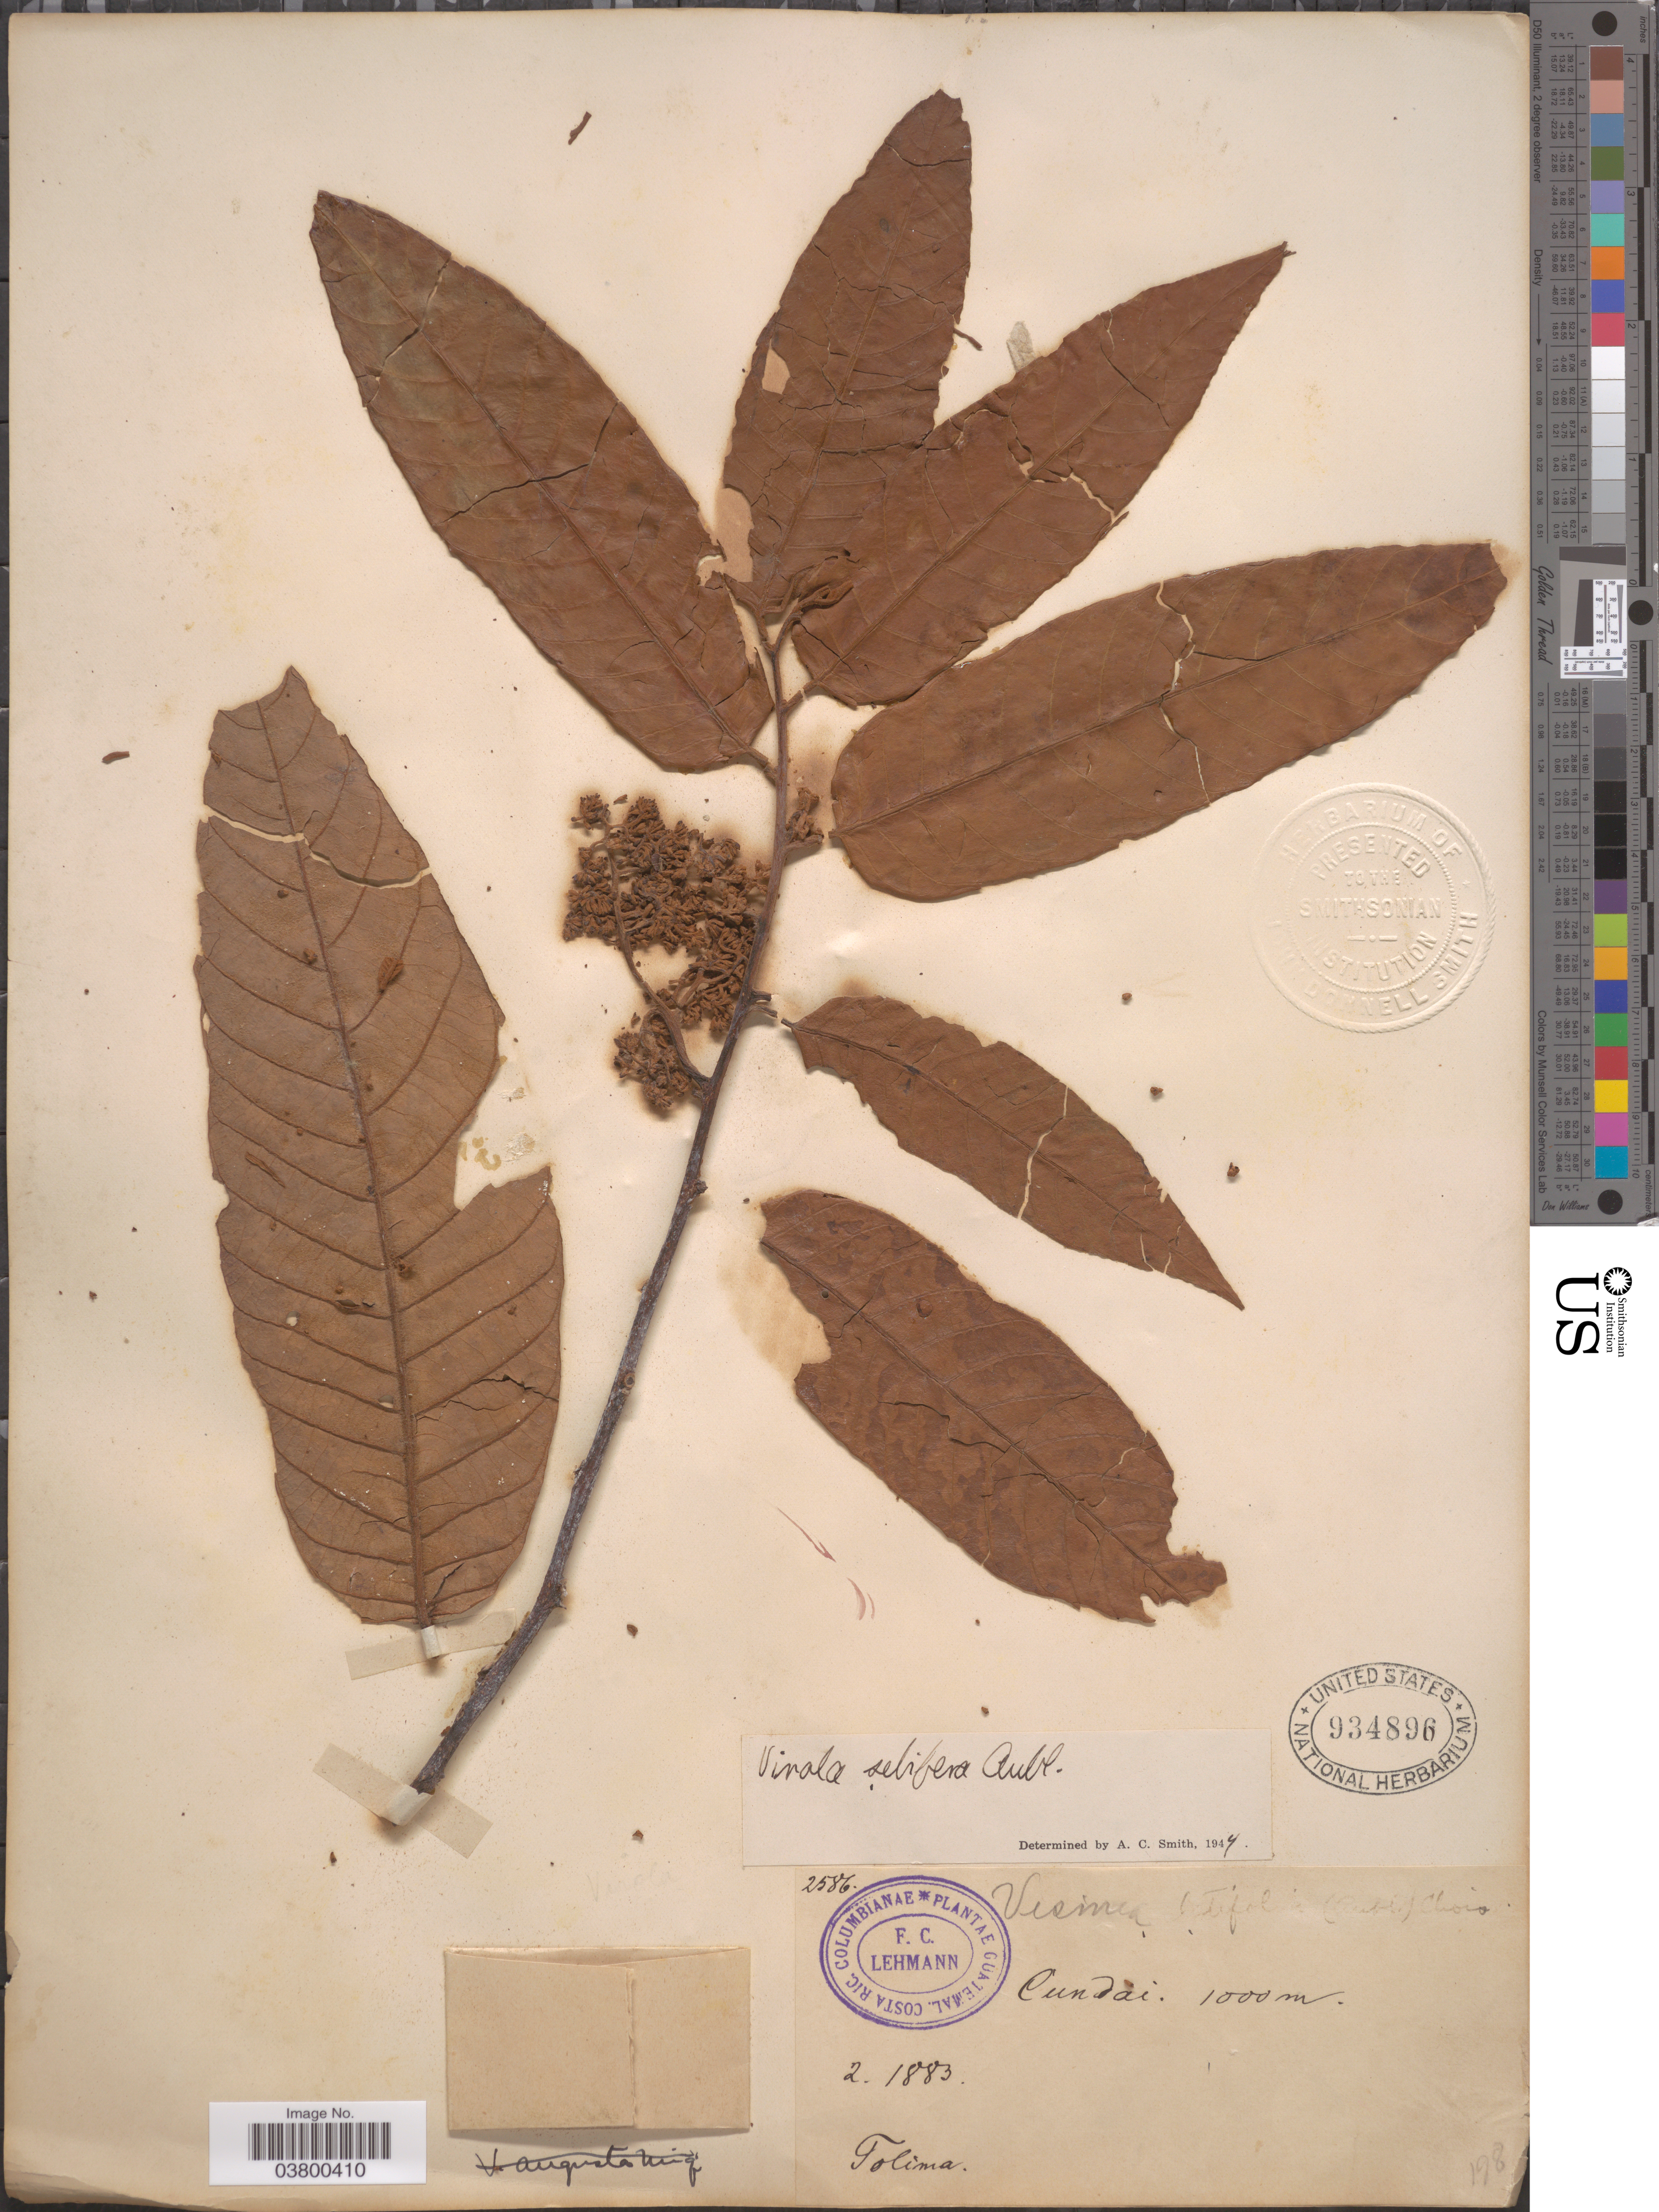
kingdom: Plantae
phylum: Tracheophyta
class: Magnoliopsida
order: Magnoliales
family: Myristicaceae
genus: Virola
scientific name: Virola sebifera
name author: Aubl.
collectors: F. C. Lehmann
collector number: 2586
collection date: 1883-02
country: Colombia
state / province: Tolima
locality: Cundai.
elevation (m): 1000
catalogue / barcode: US 934896